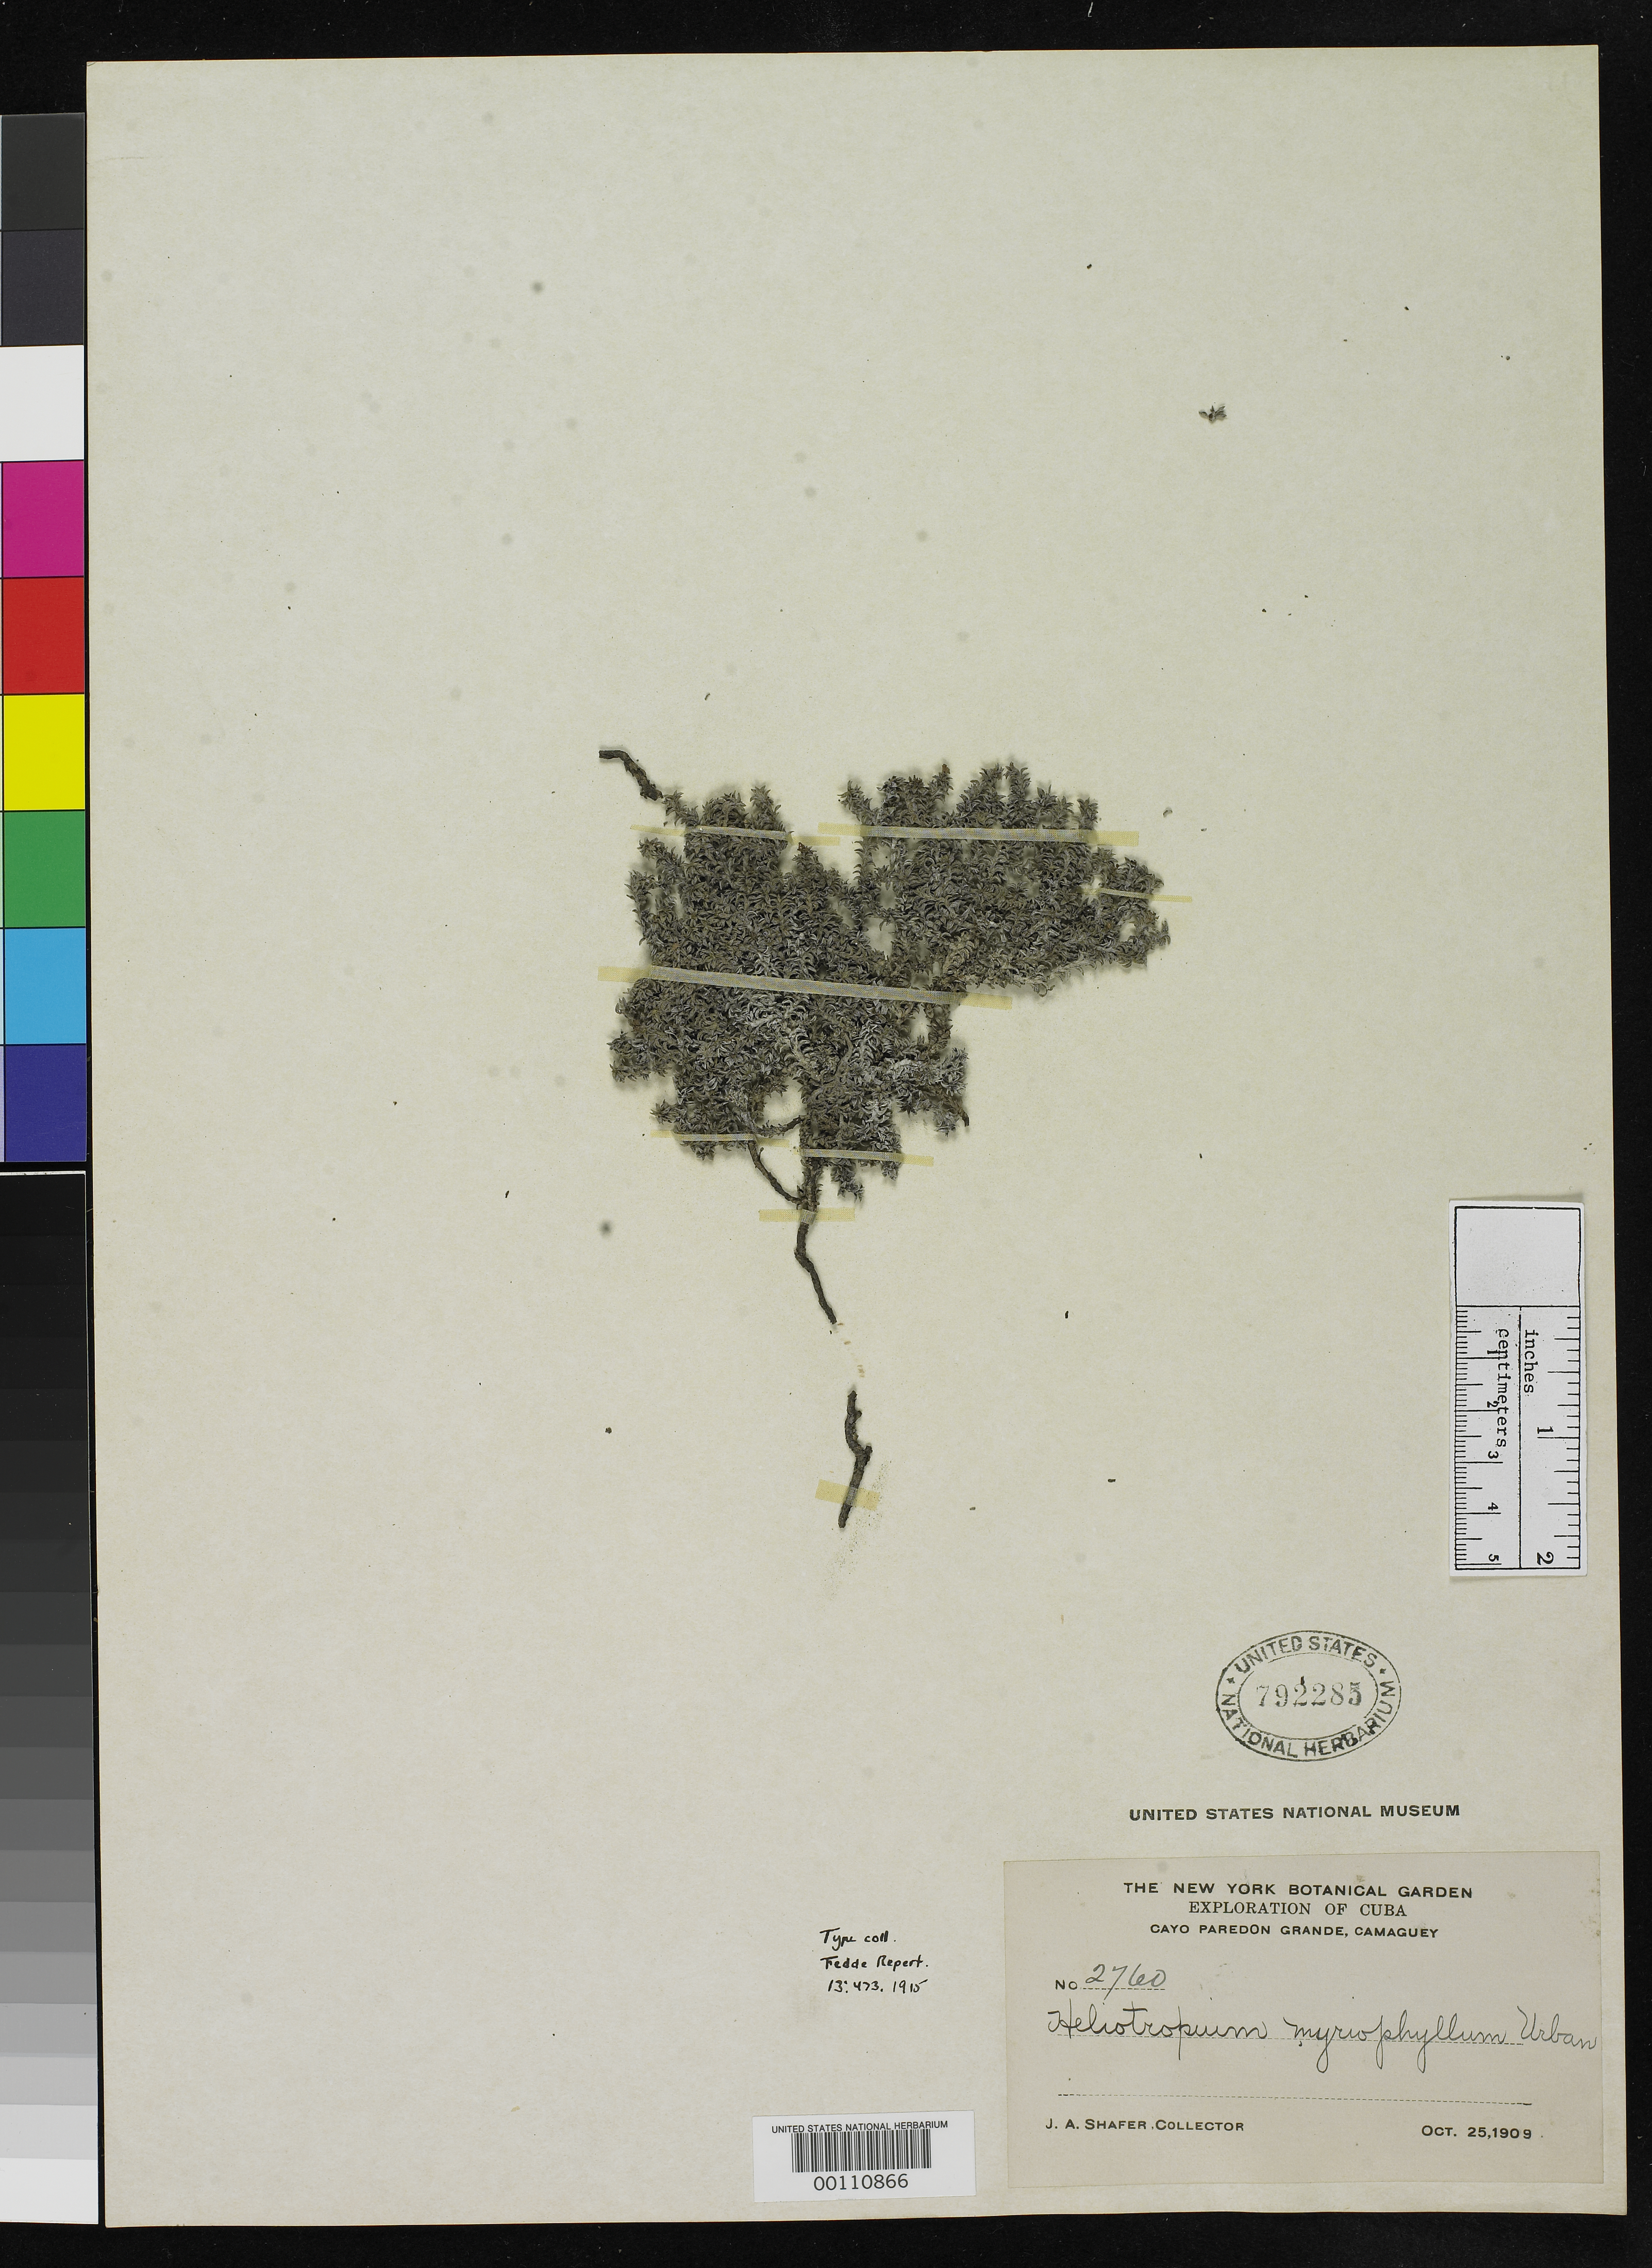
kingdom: Plantae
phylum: Tracheophyta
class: Magnoliopsida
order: Boraginales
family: Heliotropiaceae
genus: Heliotropium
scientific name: Heliotropium myriophyllum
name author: Urb.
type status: Isotype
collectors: J. A. Shafer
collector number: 2760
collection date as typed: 25 Oct 1909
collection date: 1909-10-25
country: Cuba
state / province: Camagüey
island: Greater Antilles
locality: Cayo Paredon Grande.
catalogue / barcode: US 792285